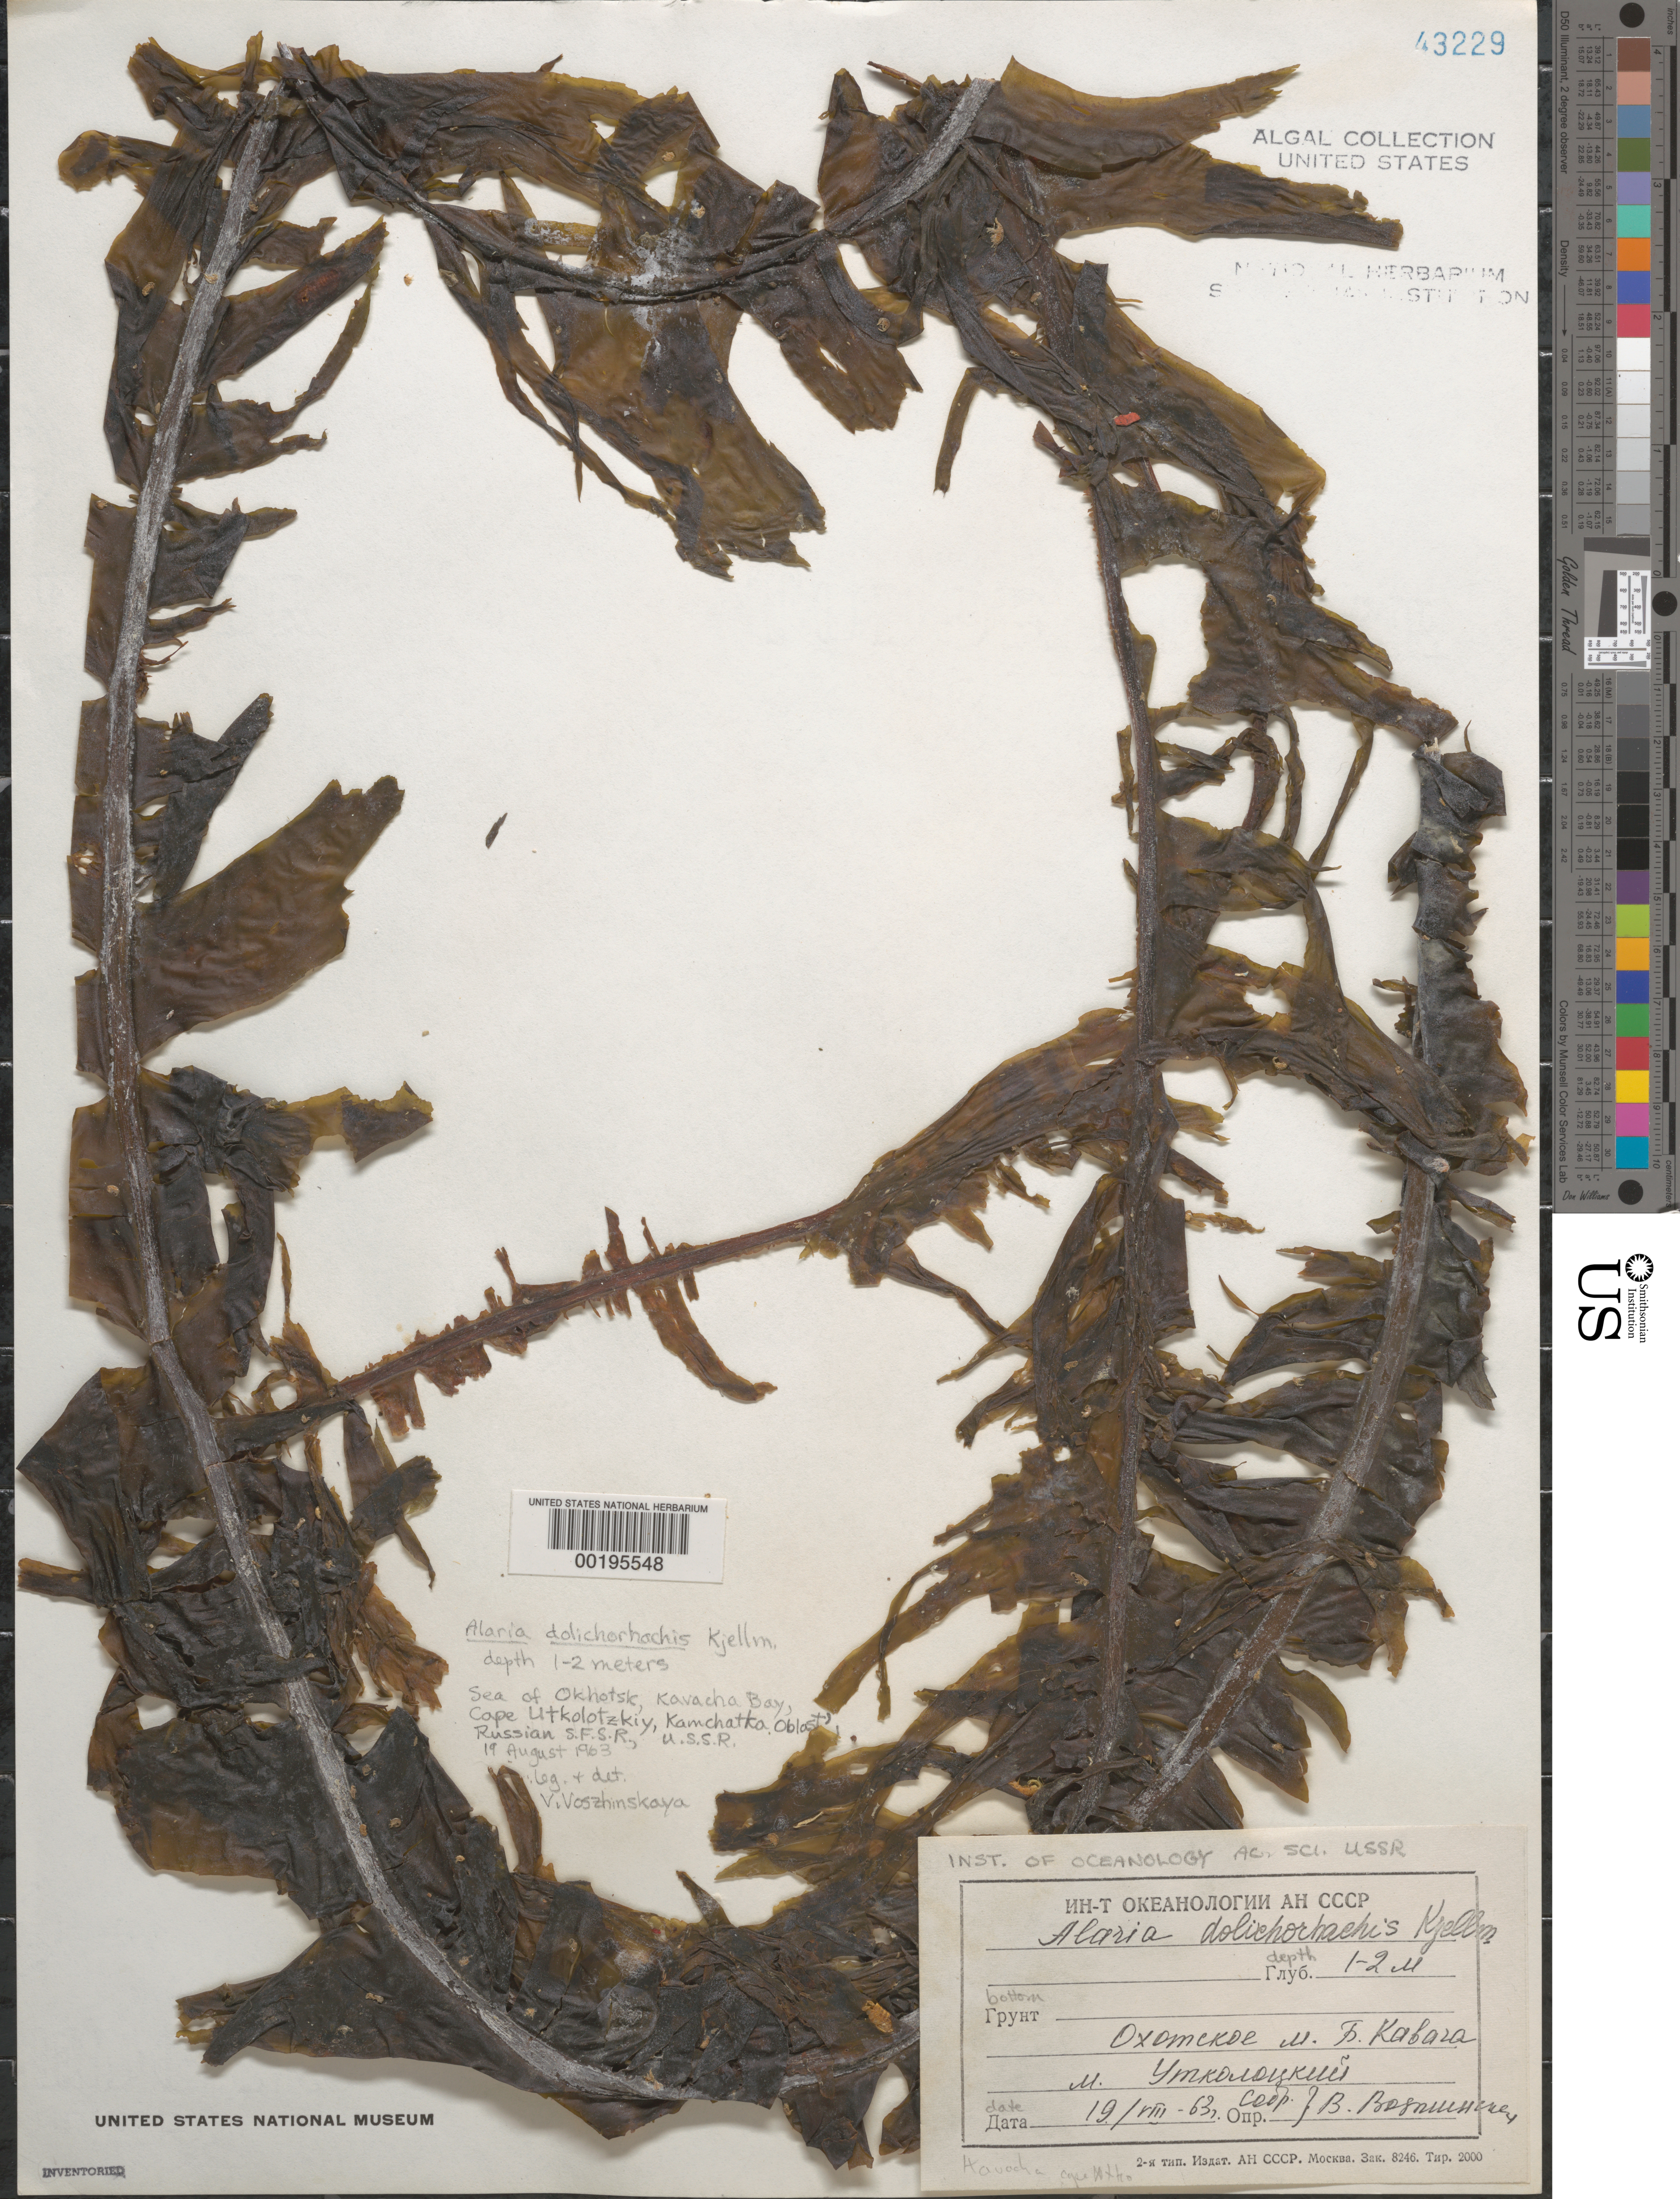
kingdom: Chromista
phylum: Ochrophyta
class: Phaeophyceae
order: Laminariales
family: Alariaceae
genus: Alaria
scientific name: Alaria esculenta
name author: (L.) Greville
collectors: V. Vozzhinskaya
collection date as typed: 19 Aug 1963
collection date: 1963-08-19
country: Russian Federation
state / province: Kamchatka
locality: Sea of Okhotsk, Kavacha Bay, Cape Utkolotzkiy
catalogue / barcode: US 43229